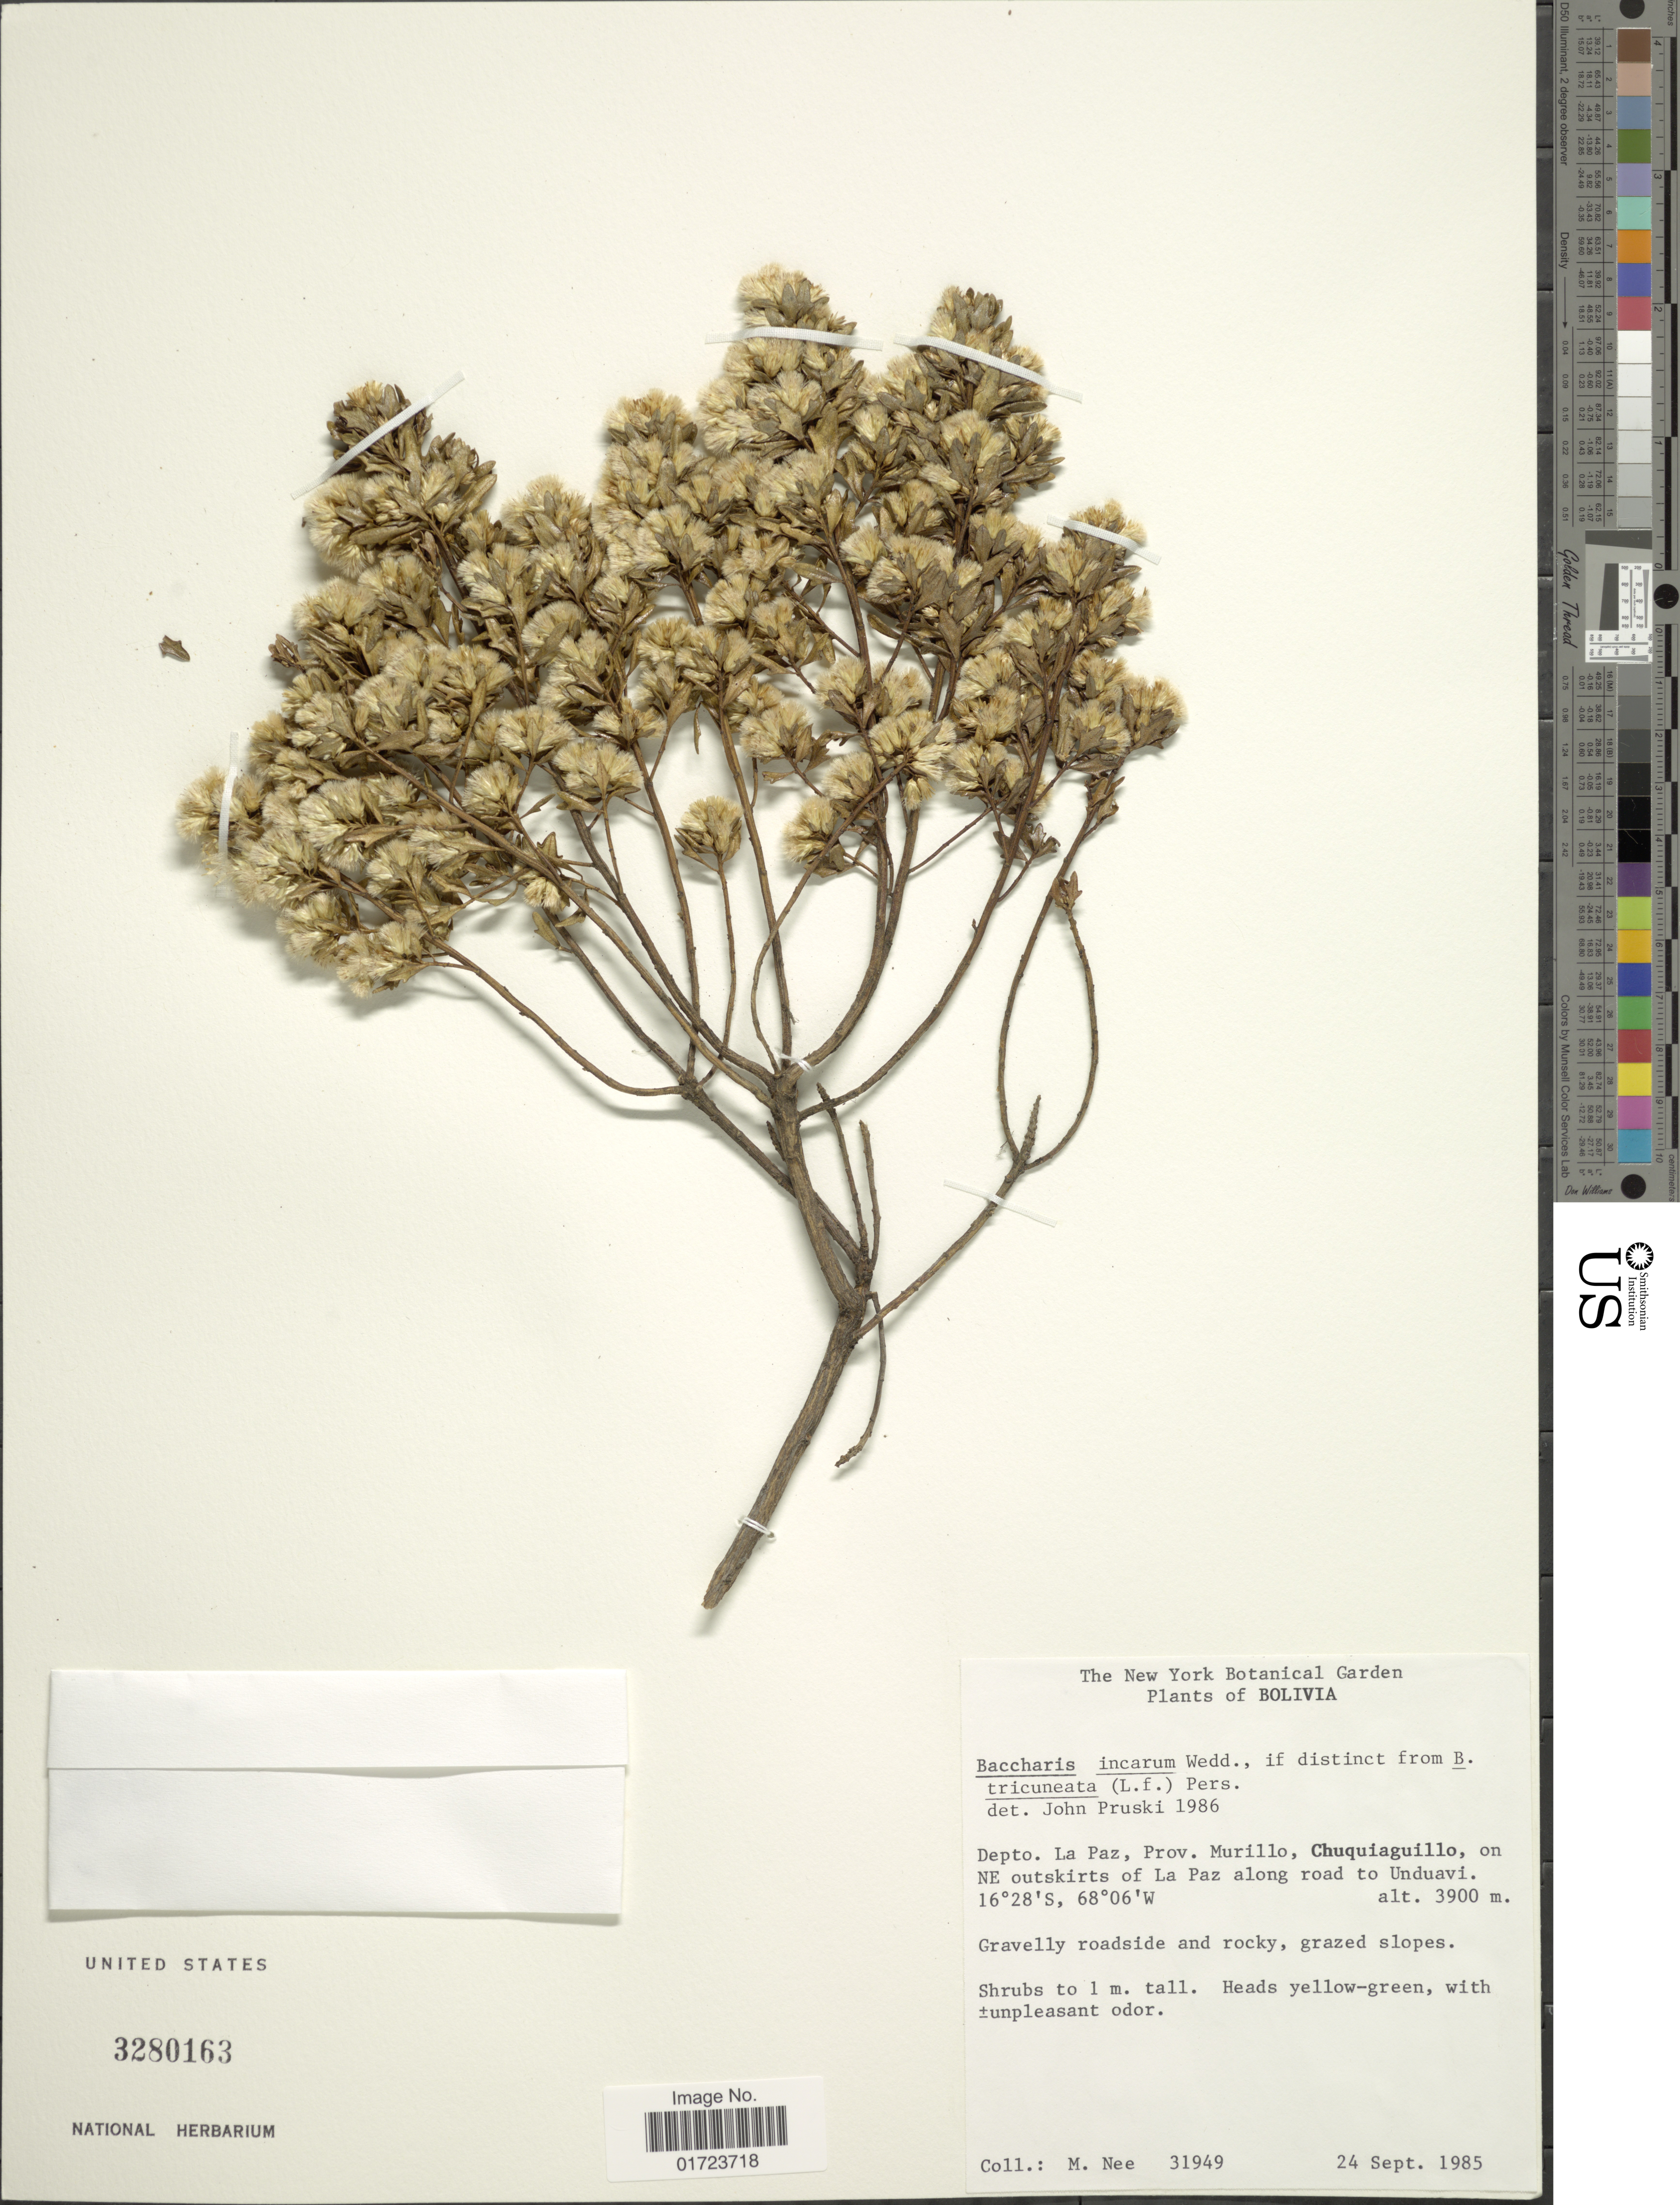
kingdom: Plantae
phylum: Tracheophyta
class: Magnoliopsida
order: Asterales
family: Asteraceae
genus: Baccharis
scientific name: Baccharis tola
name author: Phil.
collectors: M. Nee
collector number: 31949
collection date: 1985-09-24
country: Bolivia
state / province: La Paz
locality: Prov. Murillo, Chuquiaguillo, on NE outskirts of La Paz along road to Unduavi.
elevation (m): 3900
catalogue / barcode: US 3280163